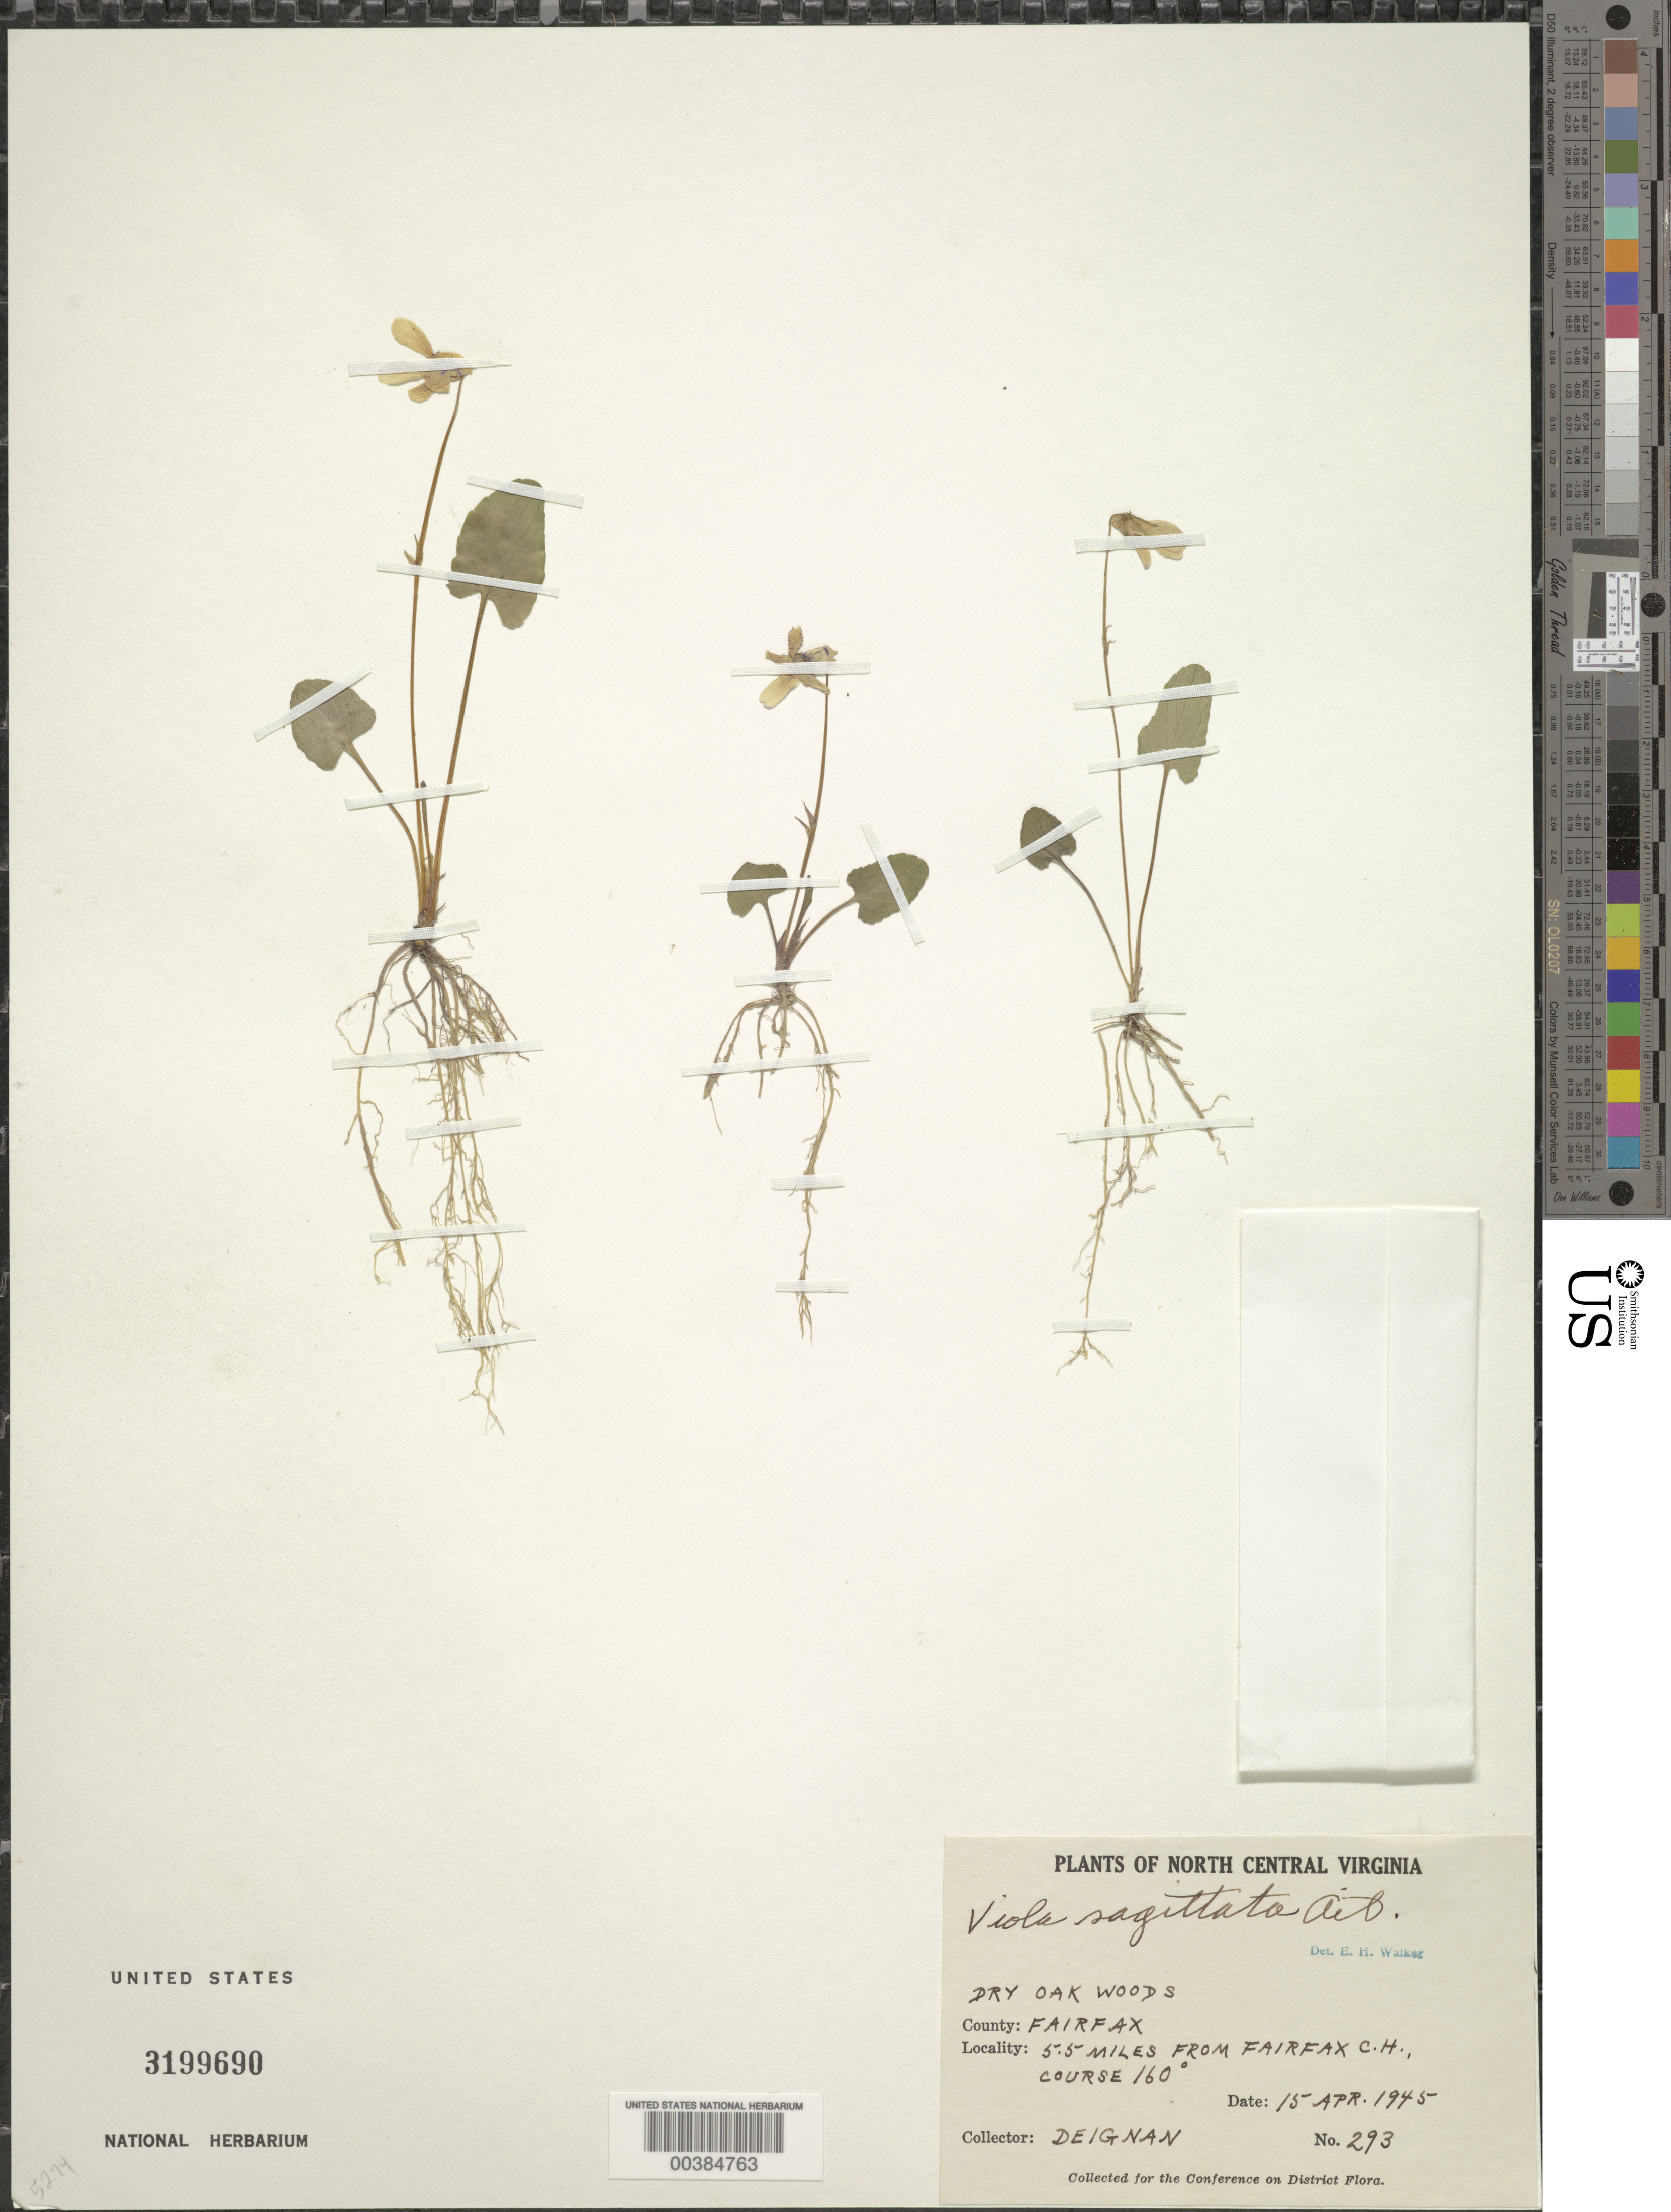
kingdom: Plantae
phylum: Tracheophyta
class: Magnoliopsida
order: Malpighiales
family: Violaceae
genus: Viola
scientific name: Viola sagittata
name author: Aiton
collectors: H. Deignan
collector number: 293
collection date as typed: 15 Apr 1945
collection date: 1945-04-15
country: United States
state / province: Virginia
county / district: Fairfax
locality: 5.5 M from Fairfax Court House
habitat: Bottomland woods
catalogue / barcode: US 3199690